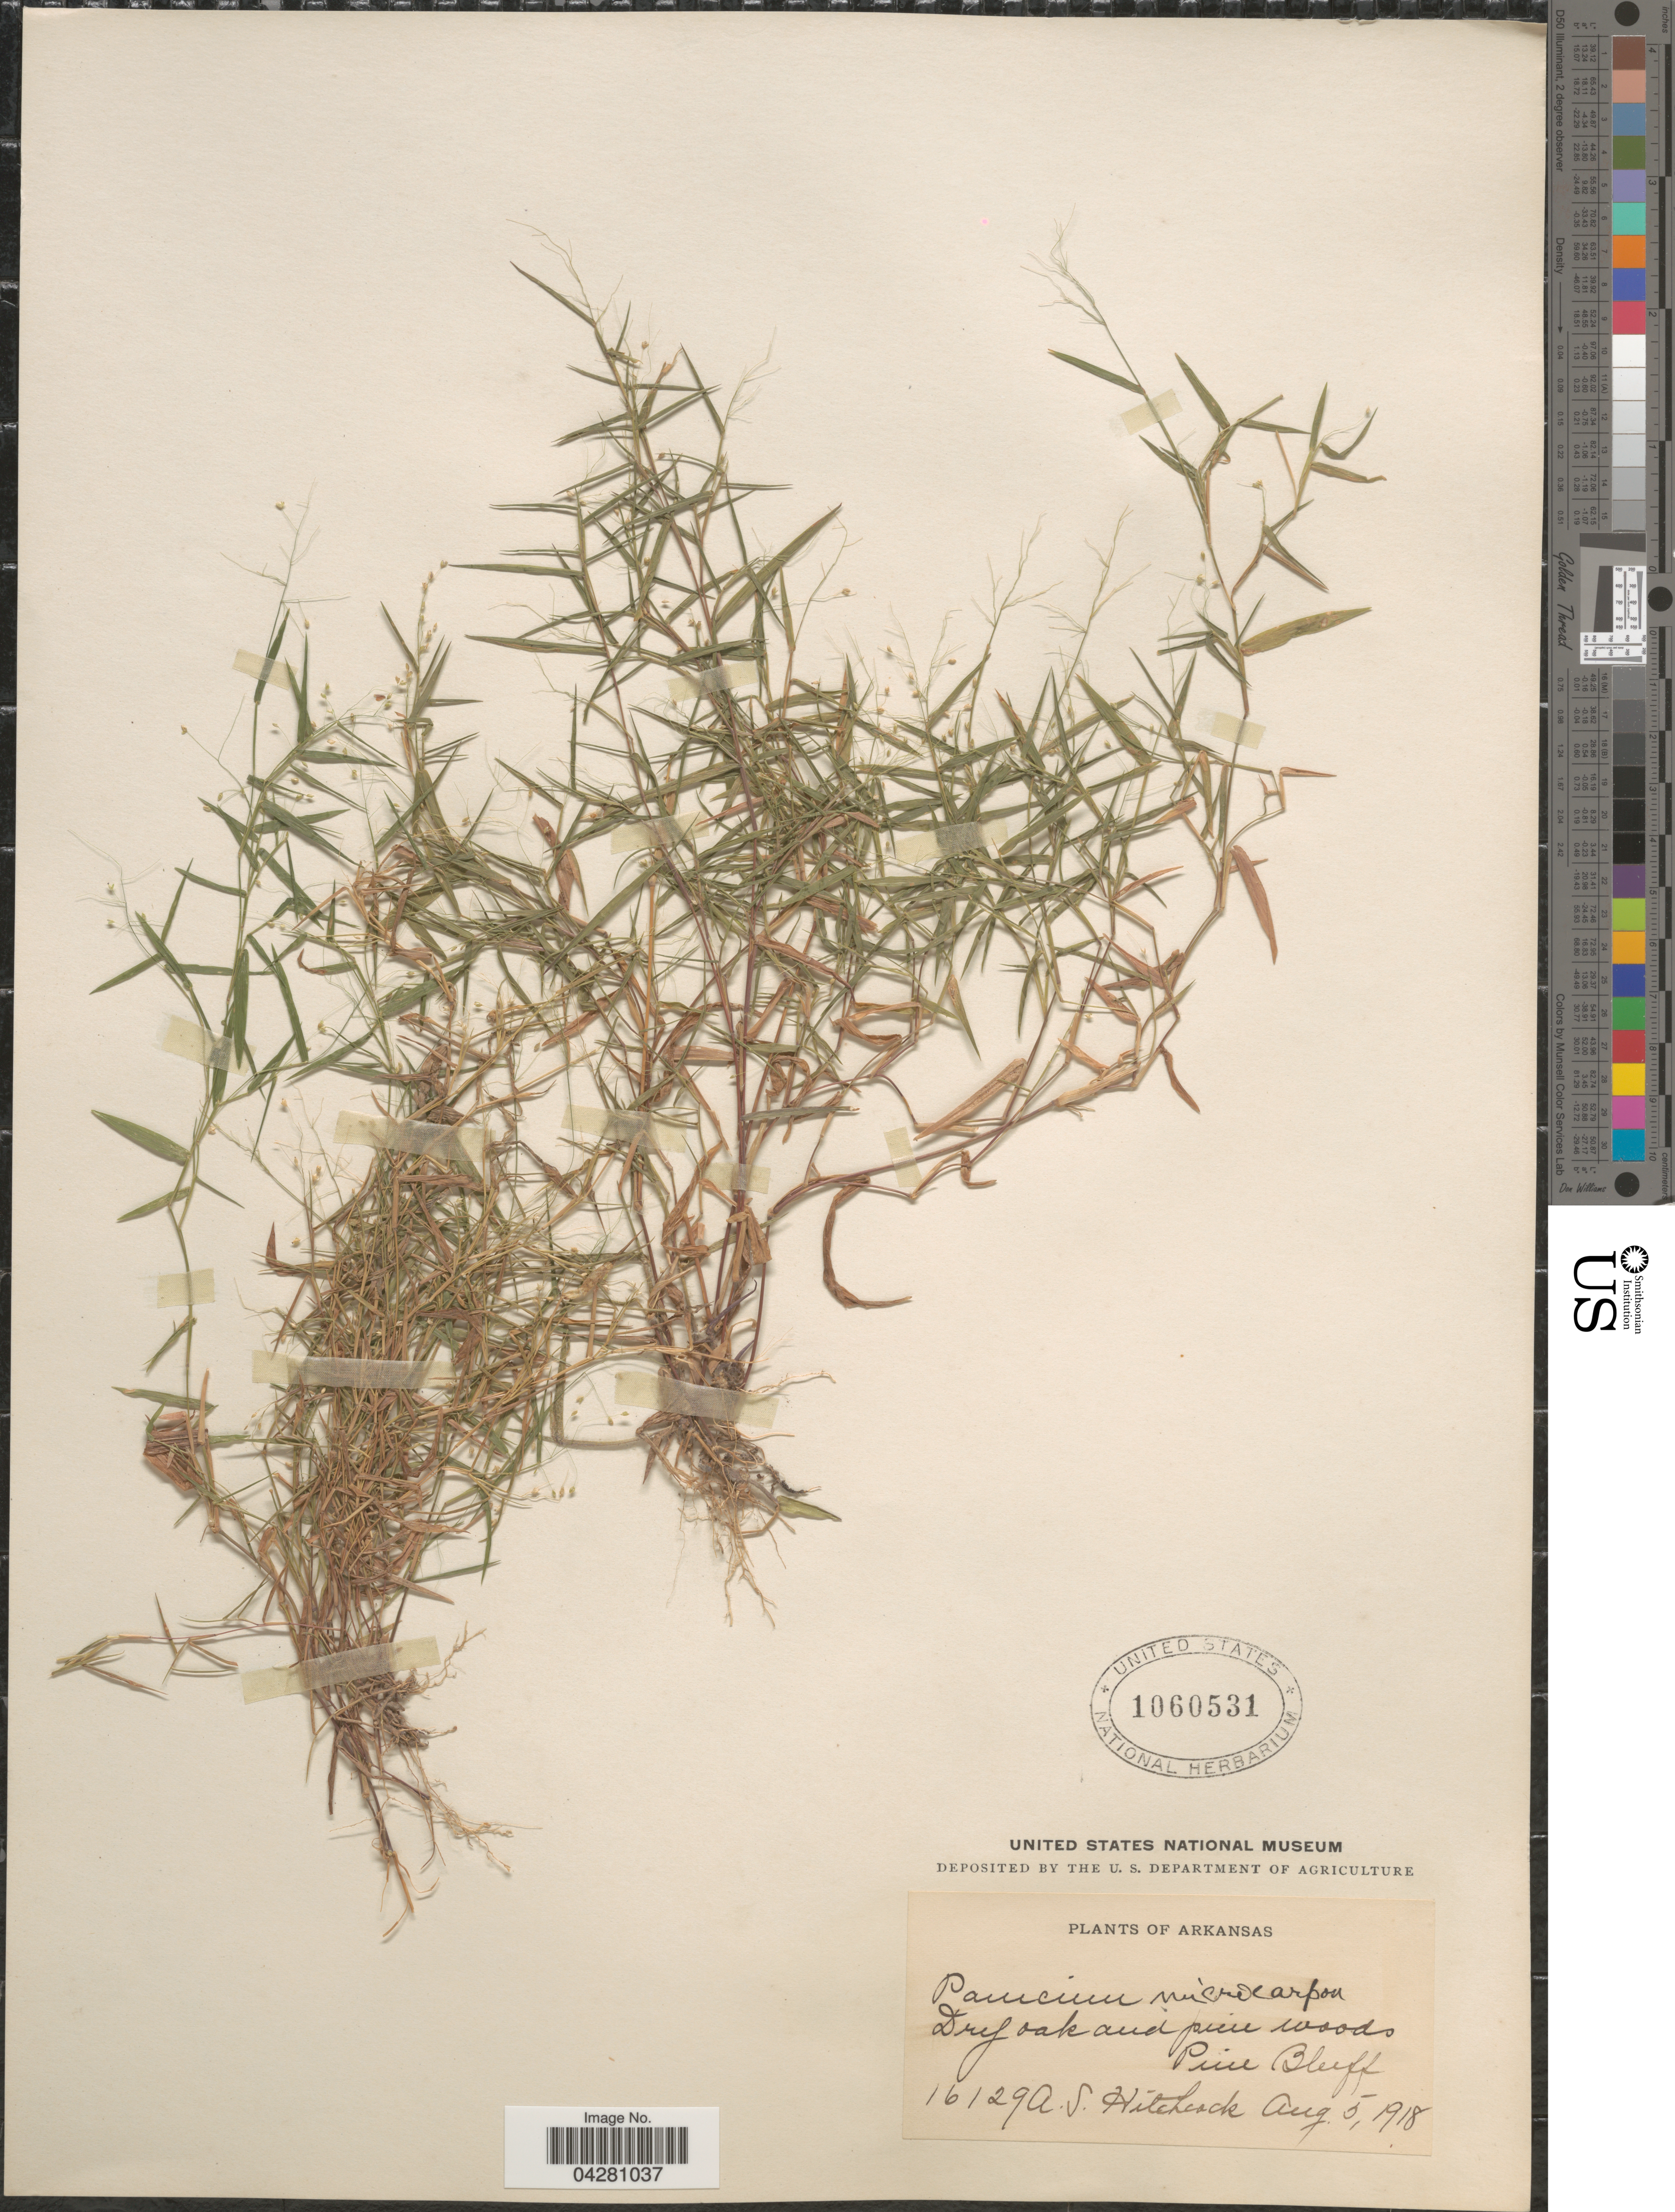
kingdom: Plantae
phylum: Tracheophyta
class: Liliopsida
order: Poales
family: Poaceae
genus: Dichanthelium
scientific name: Dichanthelium dichotomum var. dichotomum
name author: (L.) Gould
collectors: A. S. Hitchcock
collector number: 16129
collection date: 1918-08-05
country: United States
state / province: Arkansas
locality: Dry oak and pine woods. Pine Bluff.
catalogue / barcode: US 1060531